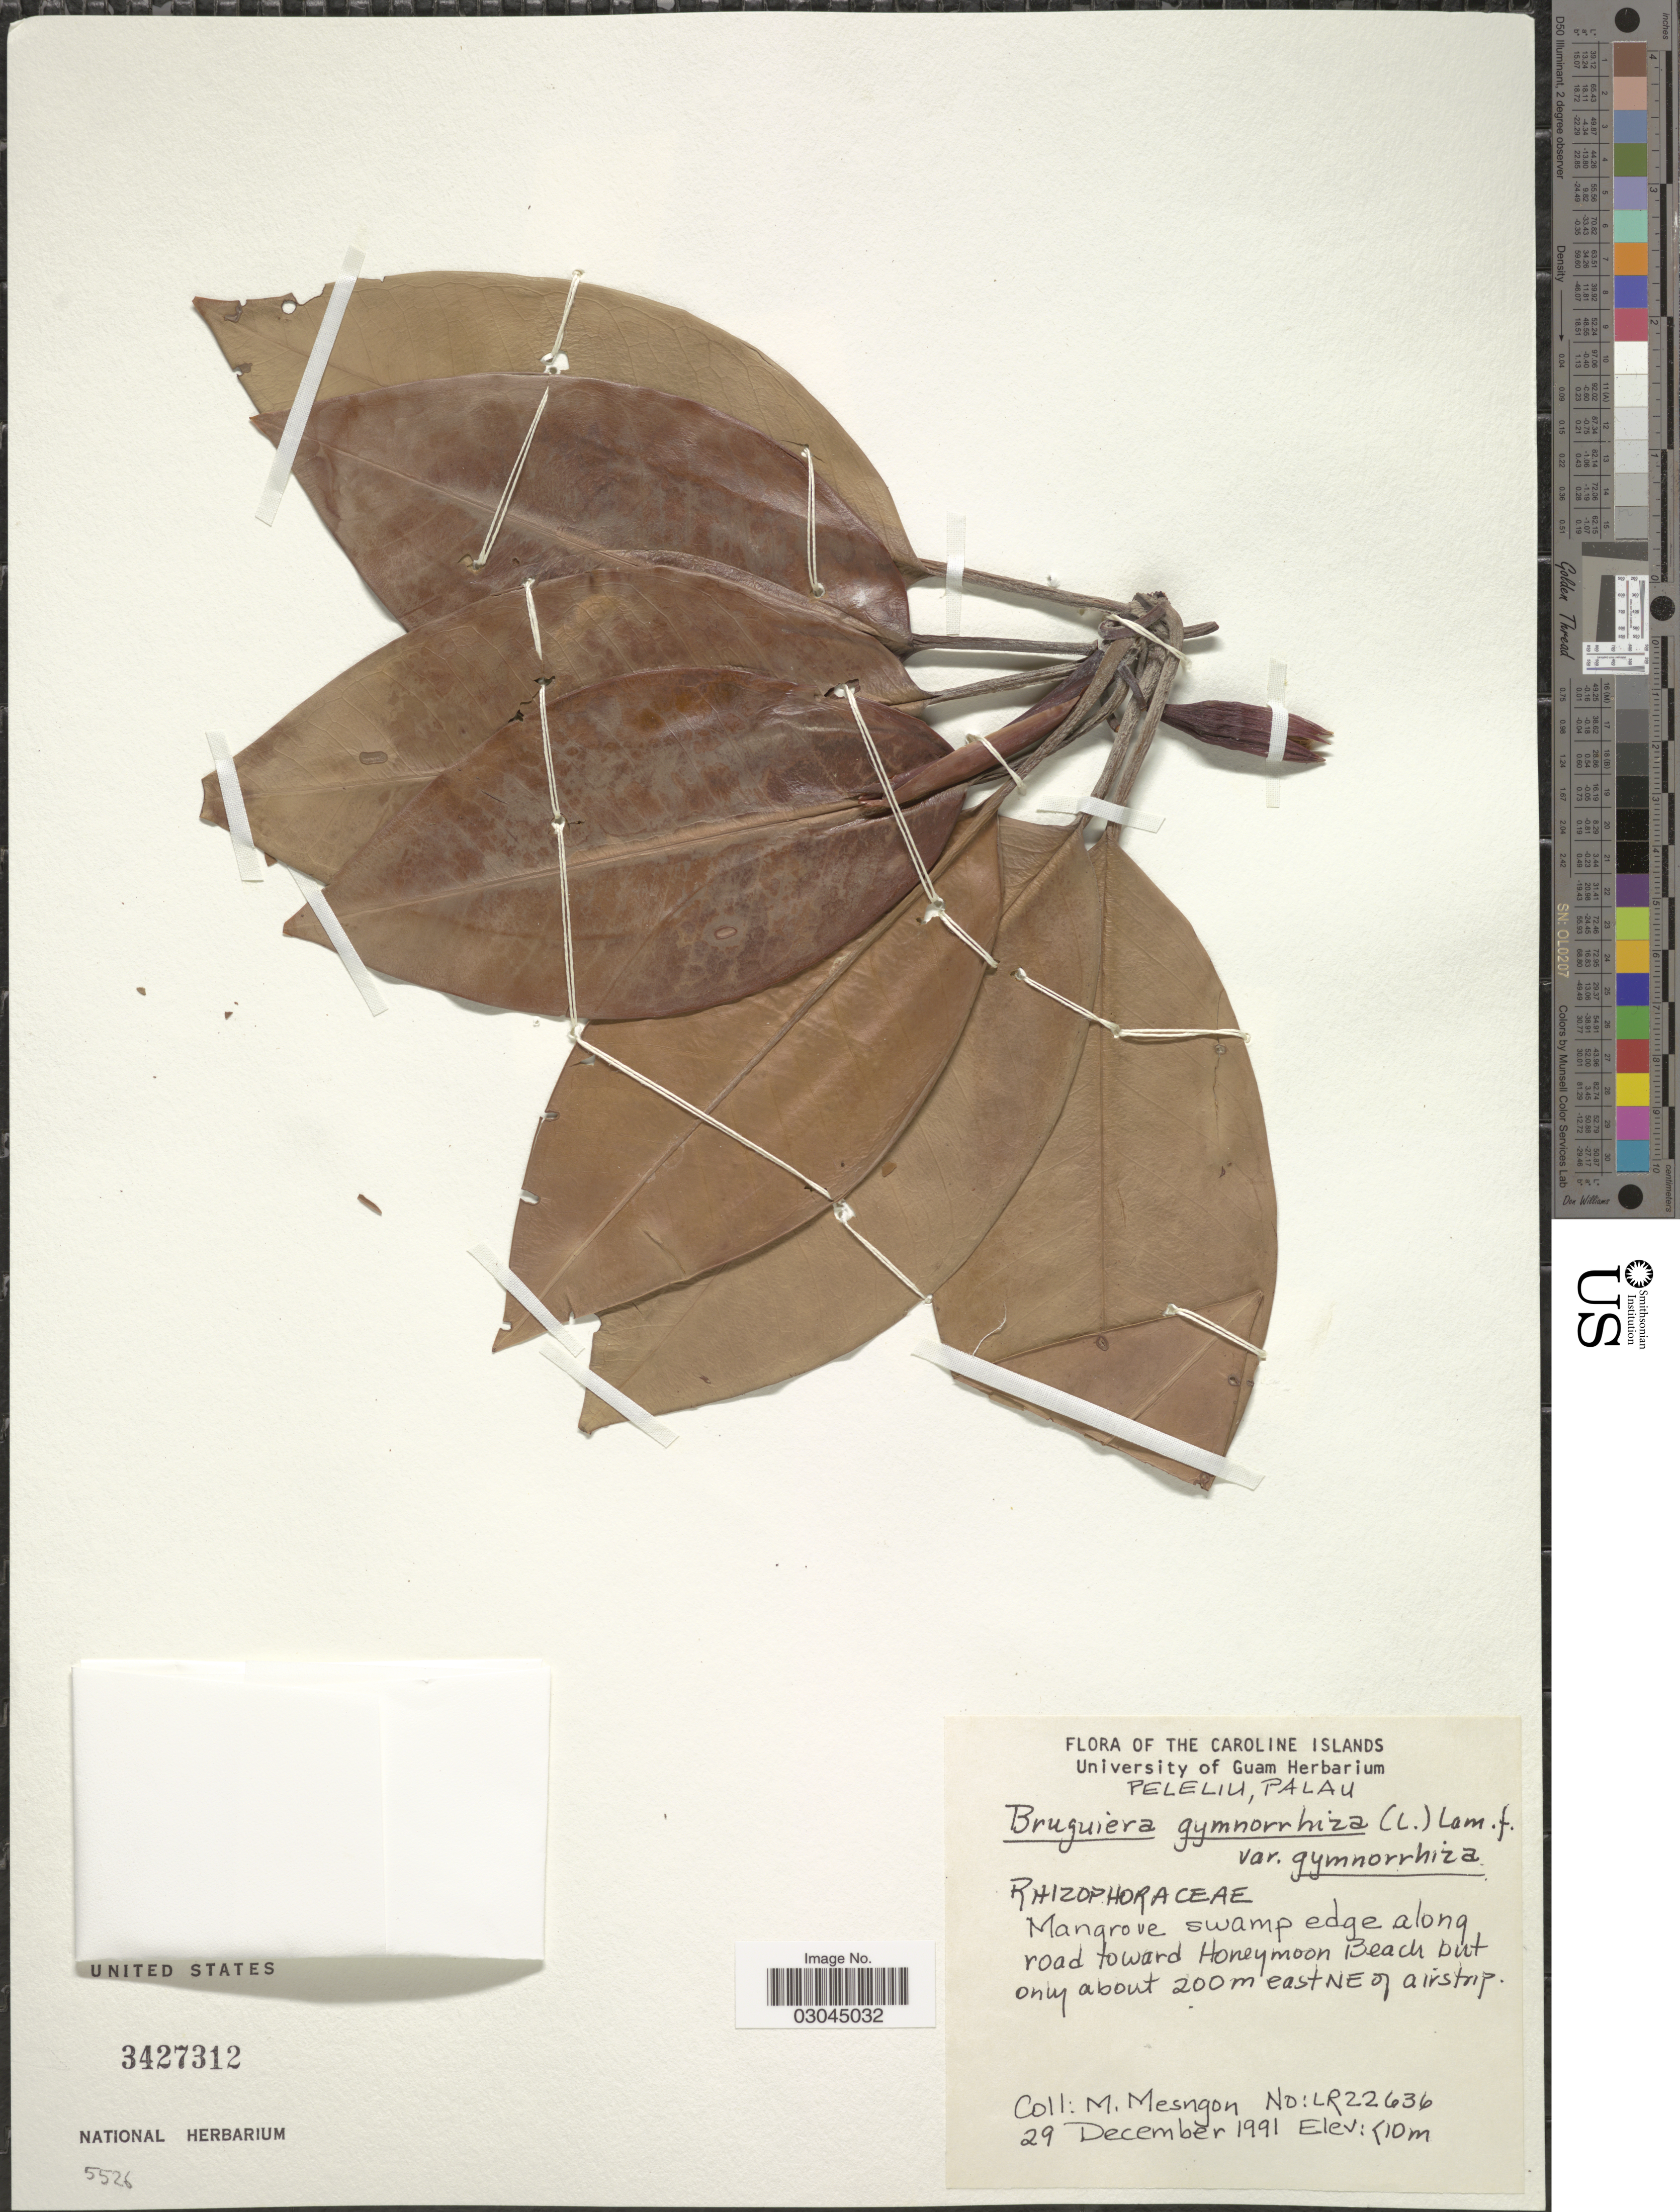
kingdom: Plantae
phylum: Tracheophyta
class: Magnoliopsida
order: Malpighiales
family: Rhizophoraceae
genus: Bruguiera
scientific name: Bruguiera gymnorhiza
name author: (L.) Savigny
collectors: M. Mesngon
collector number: LR 22636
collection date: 1991-12-29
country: Palau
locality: The Caroline Islands, Peleliu, Palau. Mangrove swamp edge along road toward Honeymoon Beach but only about 200 m east NE of airstrip.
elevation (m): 200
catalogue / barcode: US 3427312